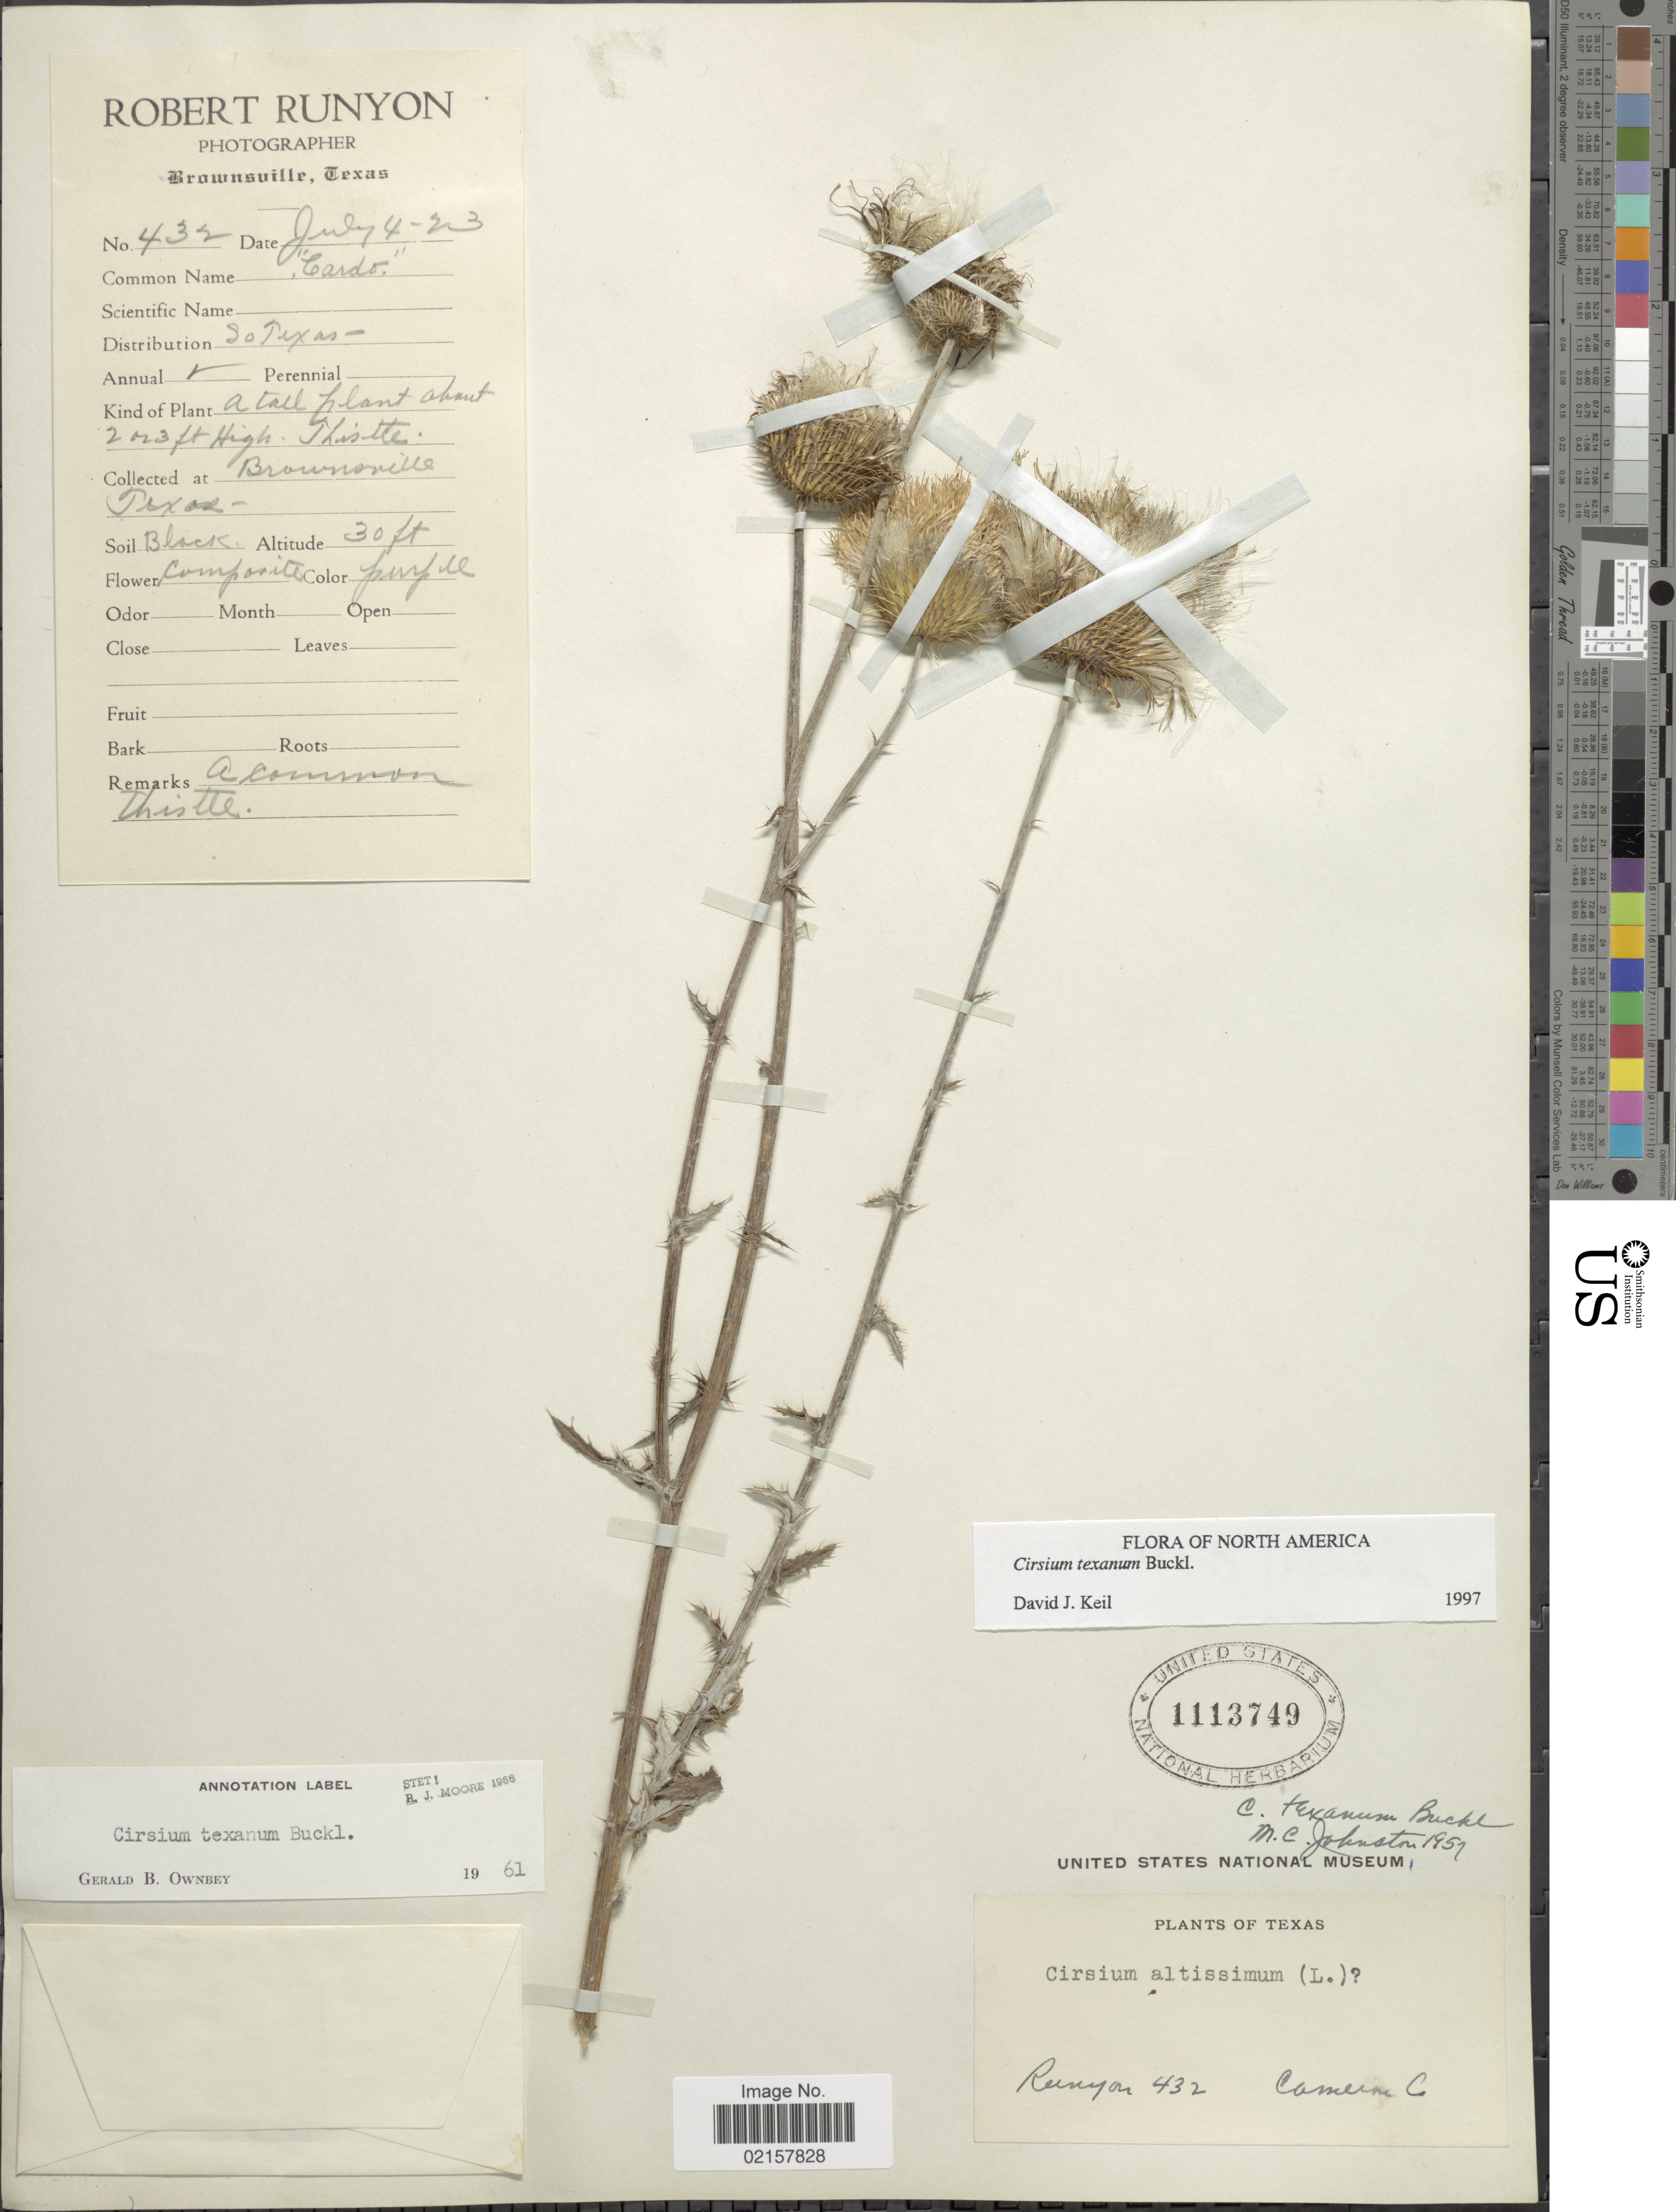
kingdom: Plantae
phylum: Tracheophyta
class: Magnoliopsida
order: Asterales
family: Asteraceae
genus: Cirsium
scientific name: Cirsium texanum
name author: Buckley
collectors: R. Runyon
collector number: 432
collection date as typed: Transcribed d/m/y: 4/7/23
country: United States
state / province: Texas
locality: Brownsville, Cameron Co.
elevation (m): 9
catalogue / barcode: US 1113749